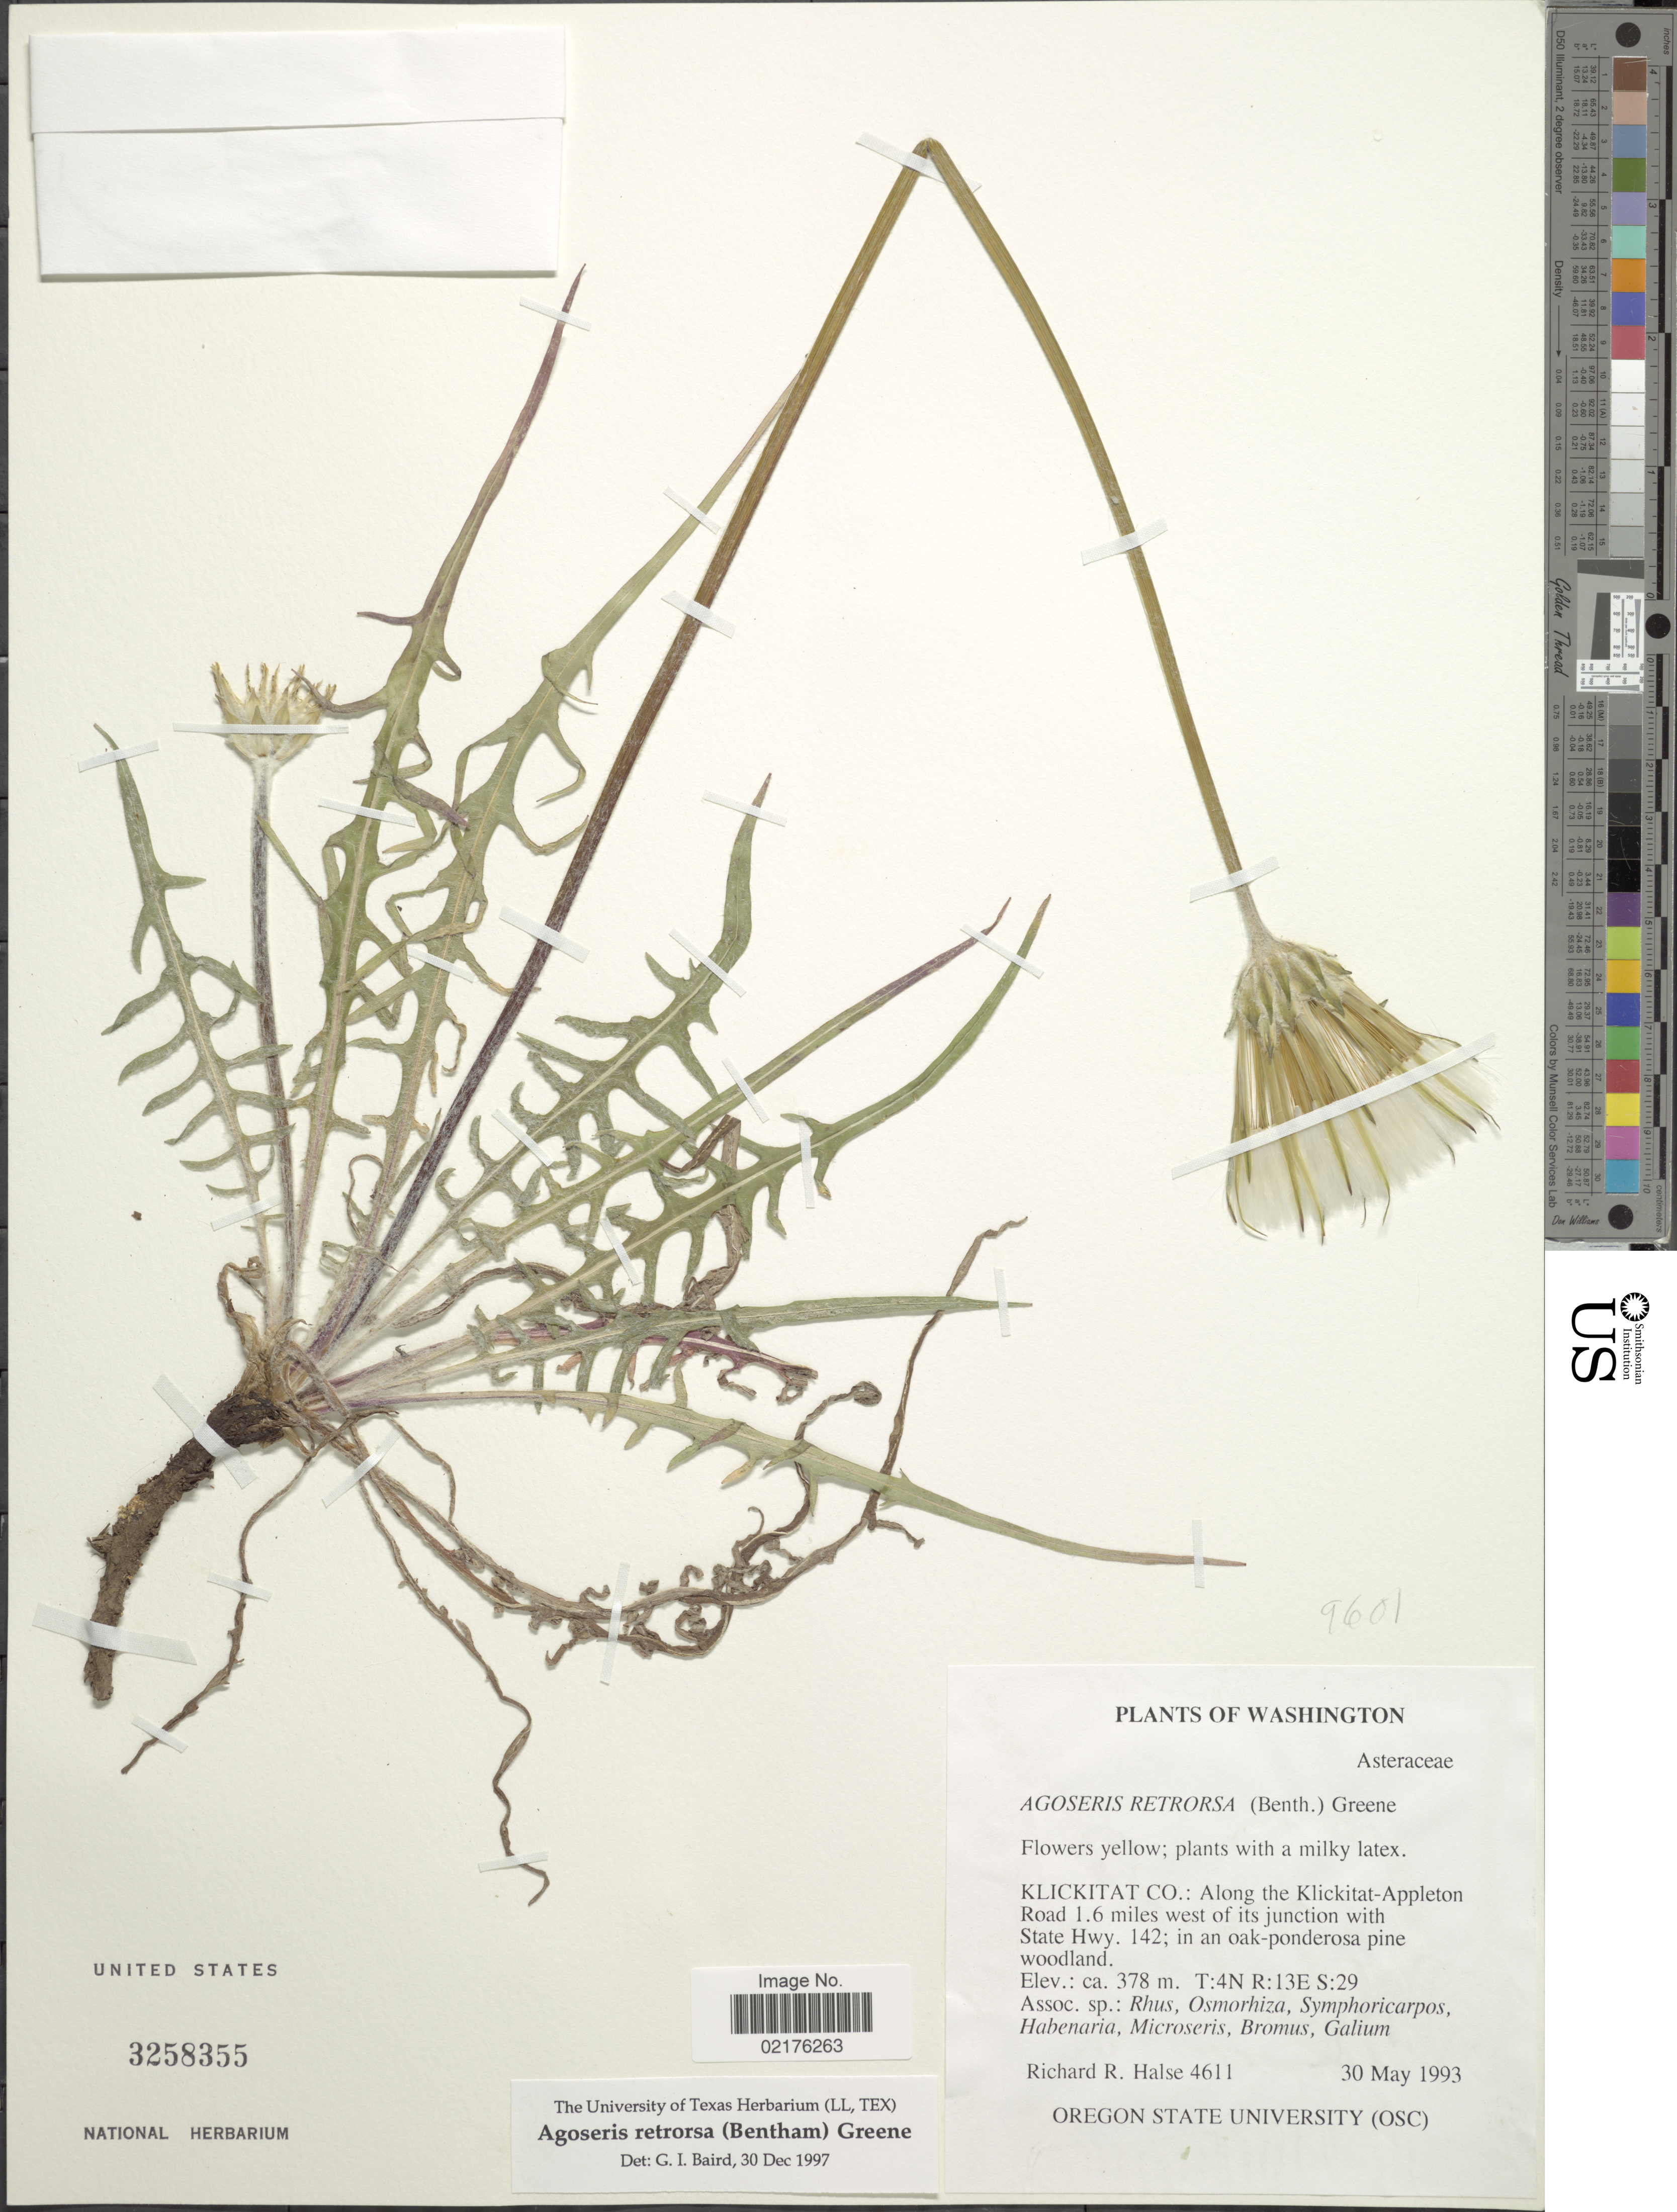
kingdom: Plantae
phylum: Tracheophyta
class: Magnoliopsida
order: Asterales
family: Asteraceae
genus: Agoseris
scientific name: Agoseris retrorsa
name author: (Benth.) Greene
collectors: R. Halse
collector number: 4611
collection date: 1993-05-30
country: United States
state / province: Washington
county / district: Klickitat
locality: Klickitat Co.: Along the Klickitat-Appleton Road 1.6 miles west of its junction with State Hwy. 142,m in an oak-ponderosa pine woodland, T:4N R:13E S:29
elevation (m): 378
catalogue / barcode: US 3258355